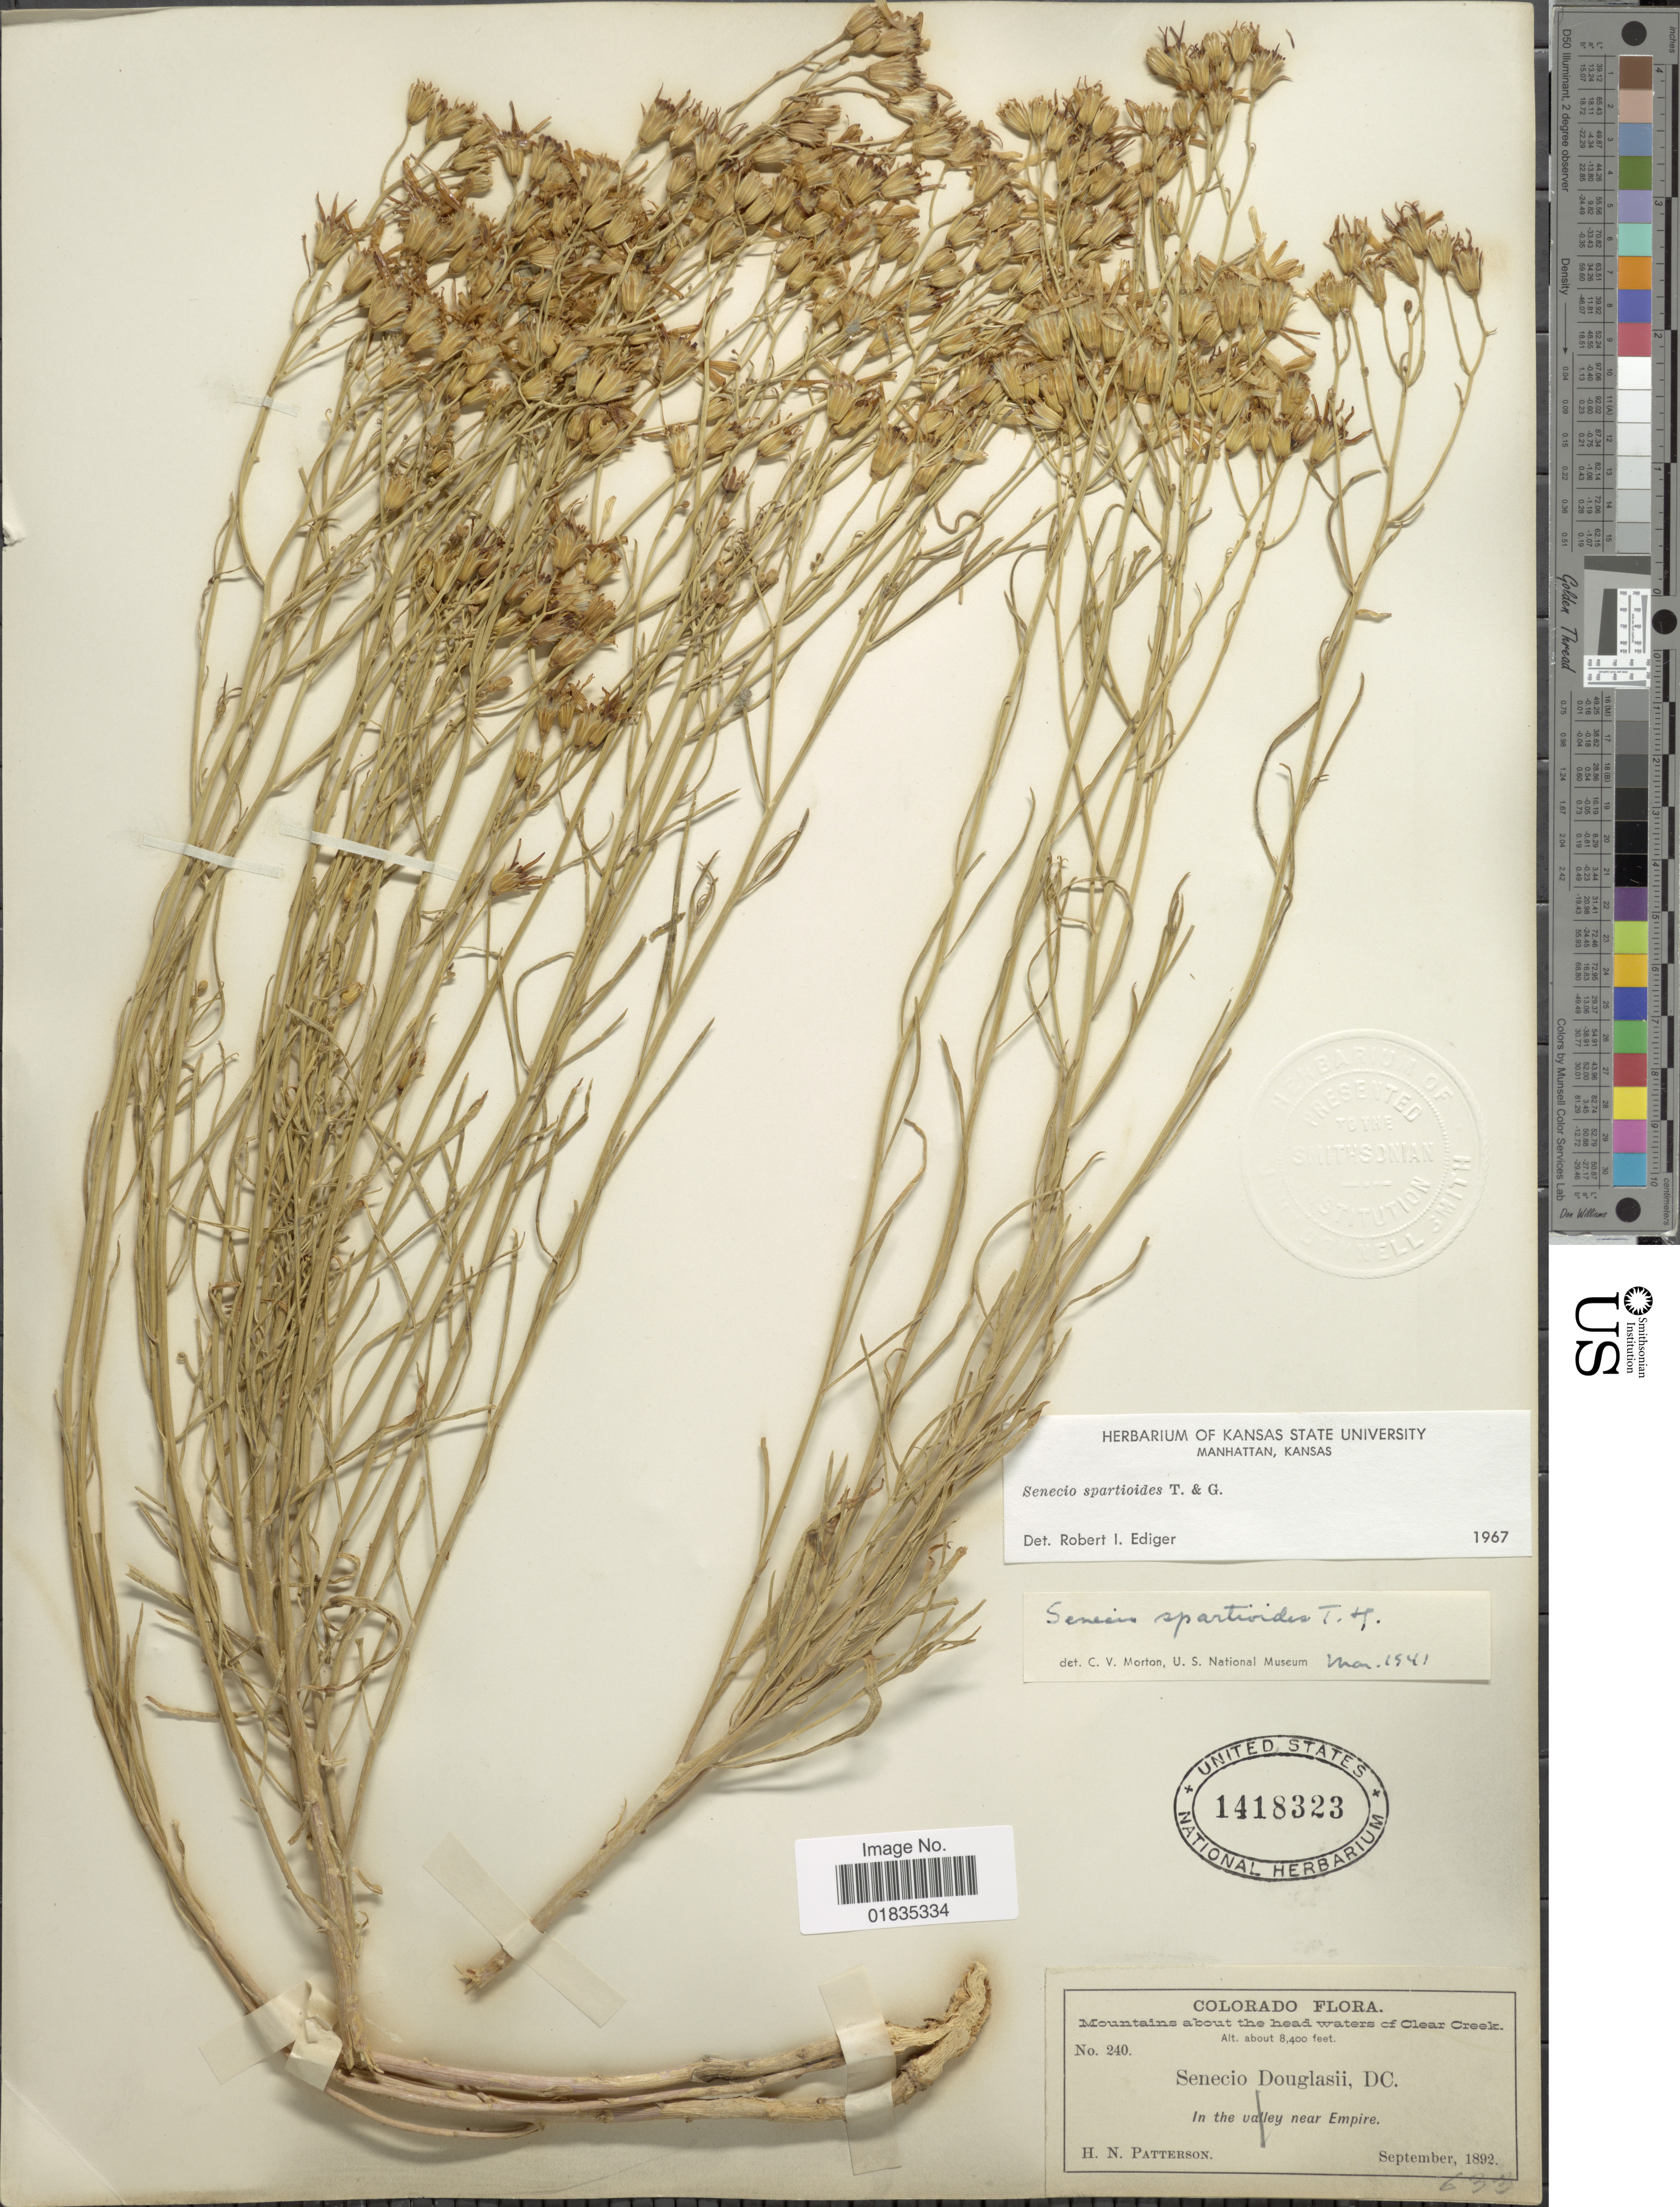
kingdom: Plantae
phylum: Tracheophyta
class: Magnoliopsida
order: Asterales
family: Asteraceae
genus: Senecio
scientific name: Senecio spartioides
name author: Torr. & A. Gray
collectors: H. N. Patterson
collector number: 240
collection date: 1892-09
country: United States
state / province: Colorado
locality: Mountains about the head waters of Clear Creek, in the valley near Empire.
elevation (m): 2560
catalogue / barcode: US 1418323